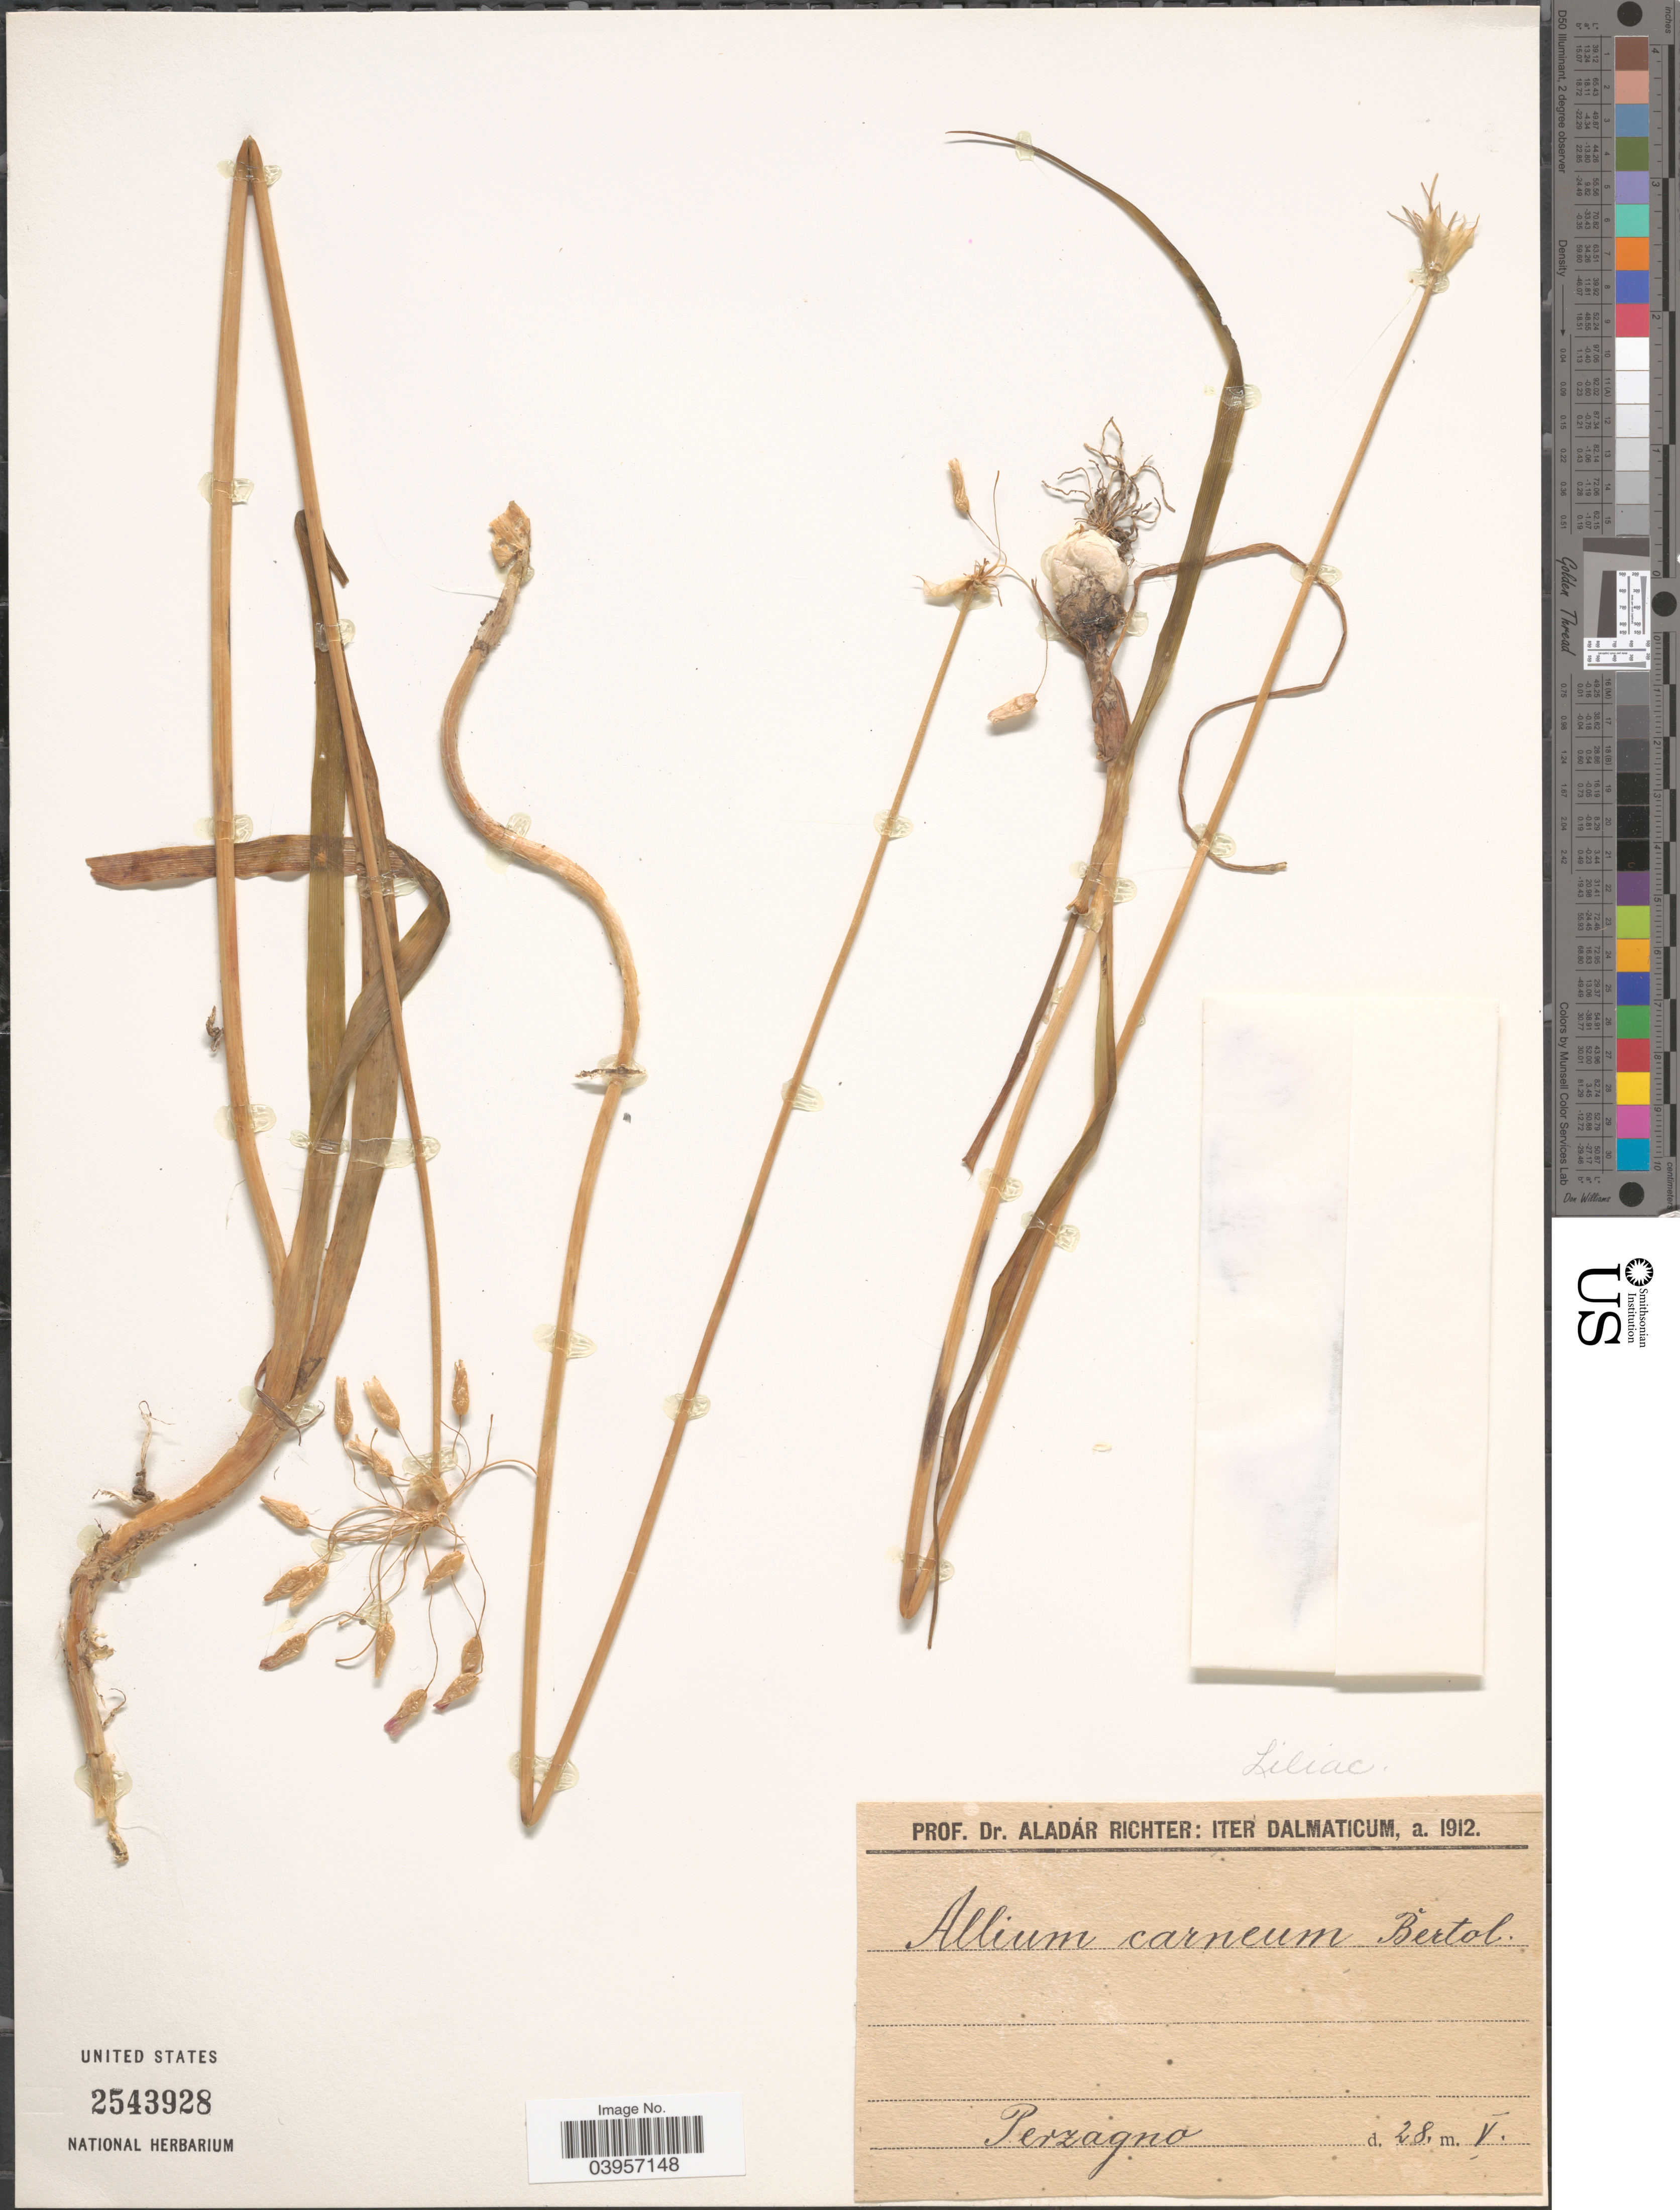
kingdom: Plantae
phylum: Tracheophyta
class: Liliopsida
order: Asparagales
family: Amaryllidaceae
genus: Allium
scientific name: Allium carneum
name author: Willd.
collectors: A. Richter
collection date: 1912-05-28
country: Croatia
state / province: Split-Dalmatia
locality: Dalmaticum. Perzagno.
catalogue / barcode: US 2543928